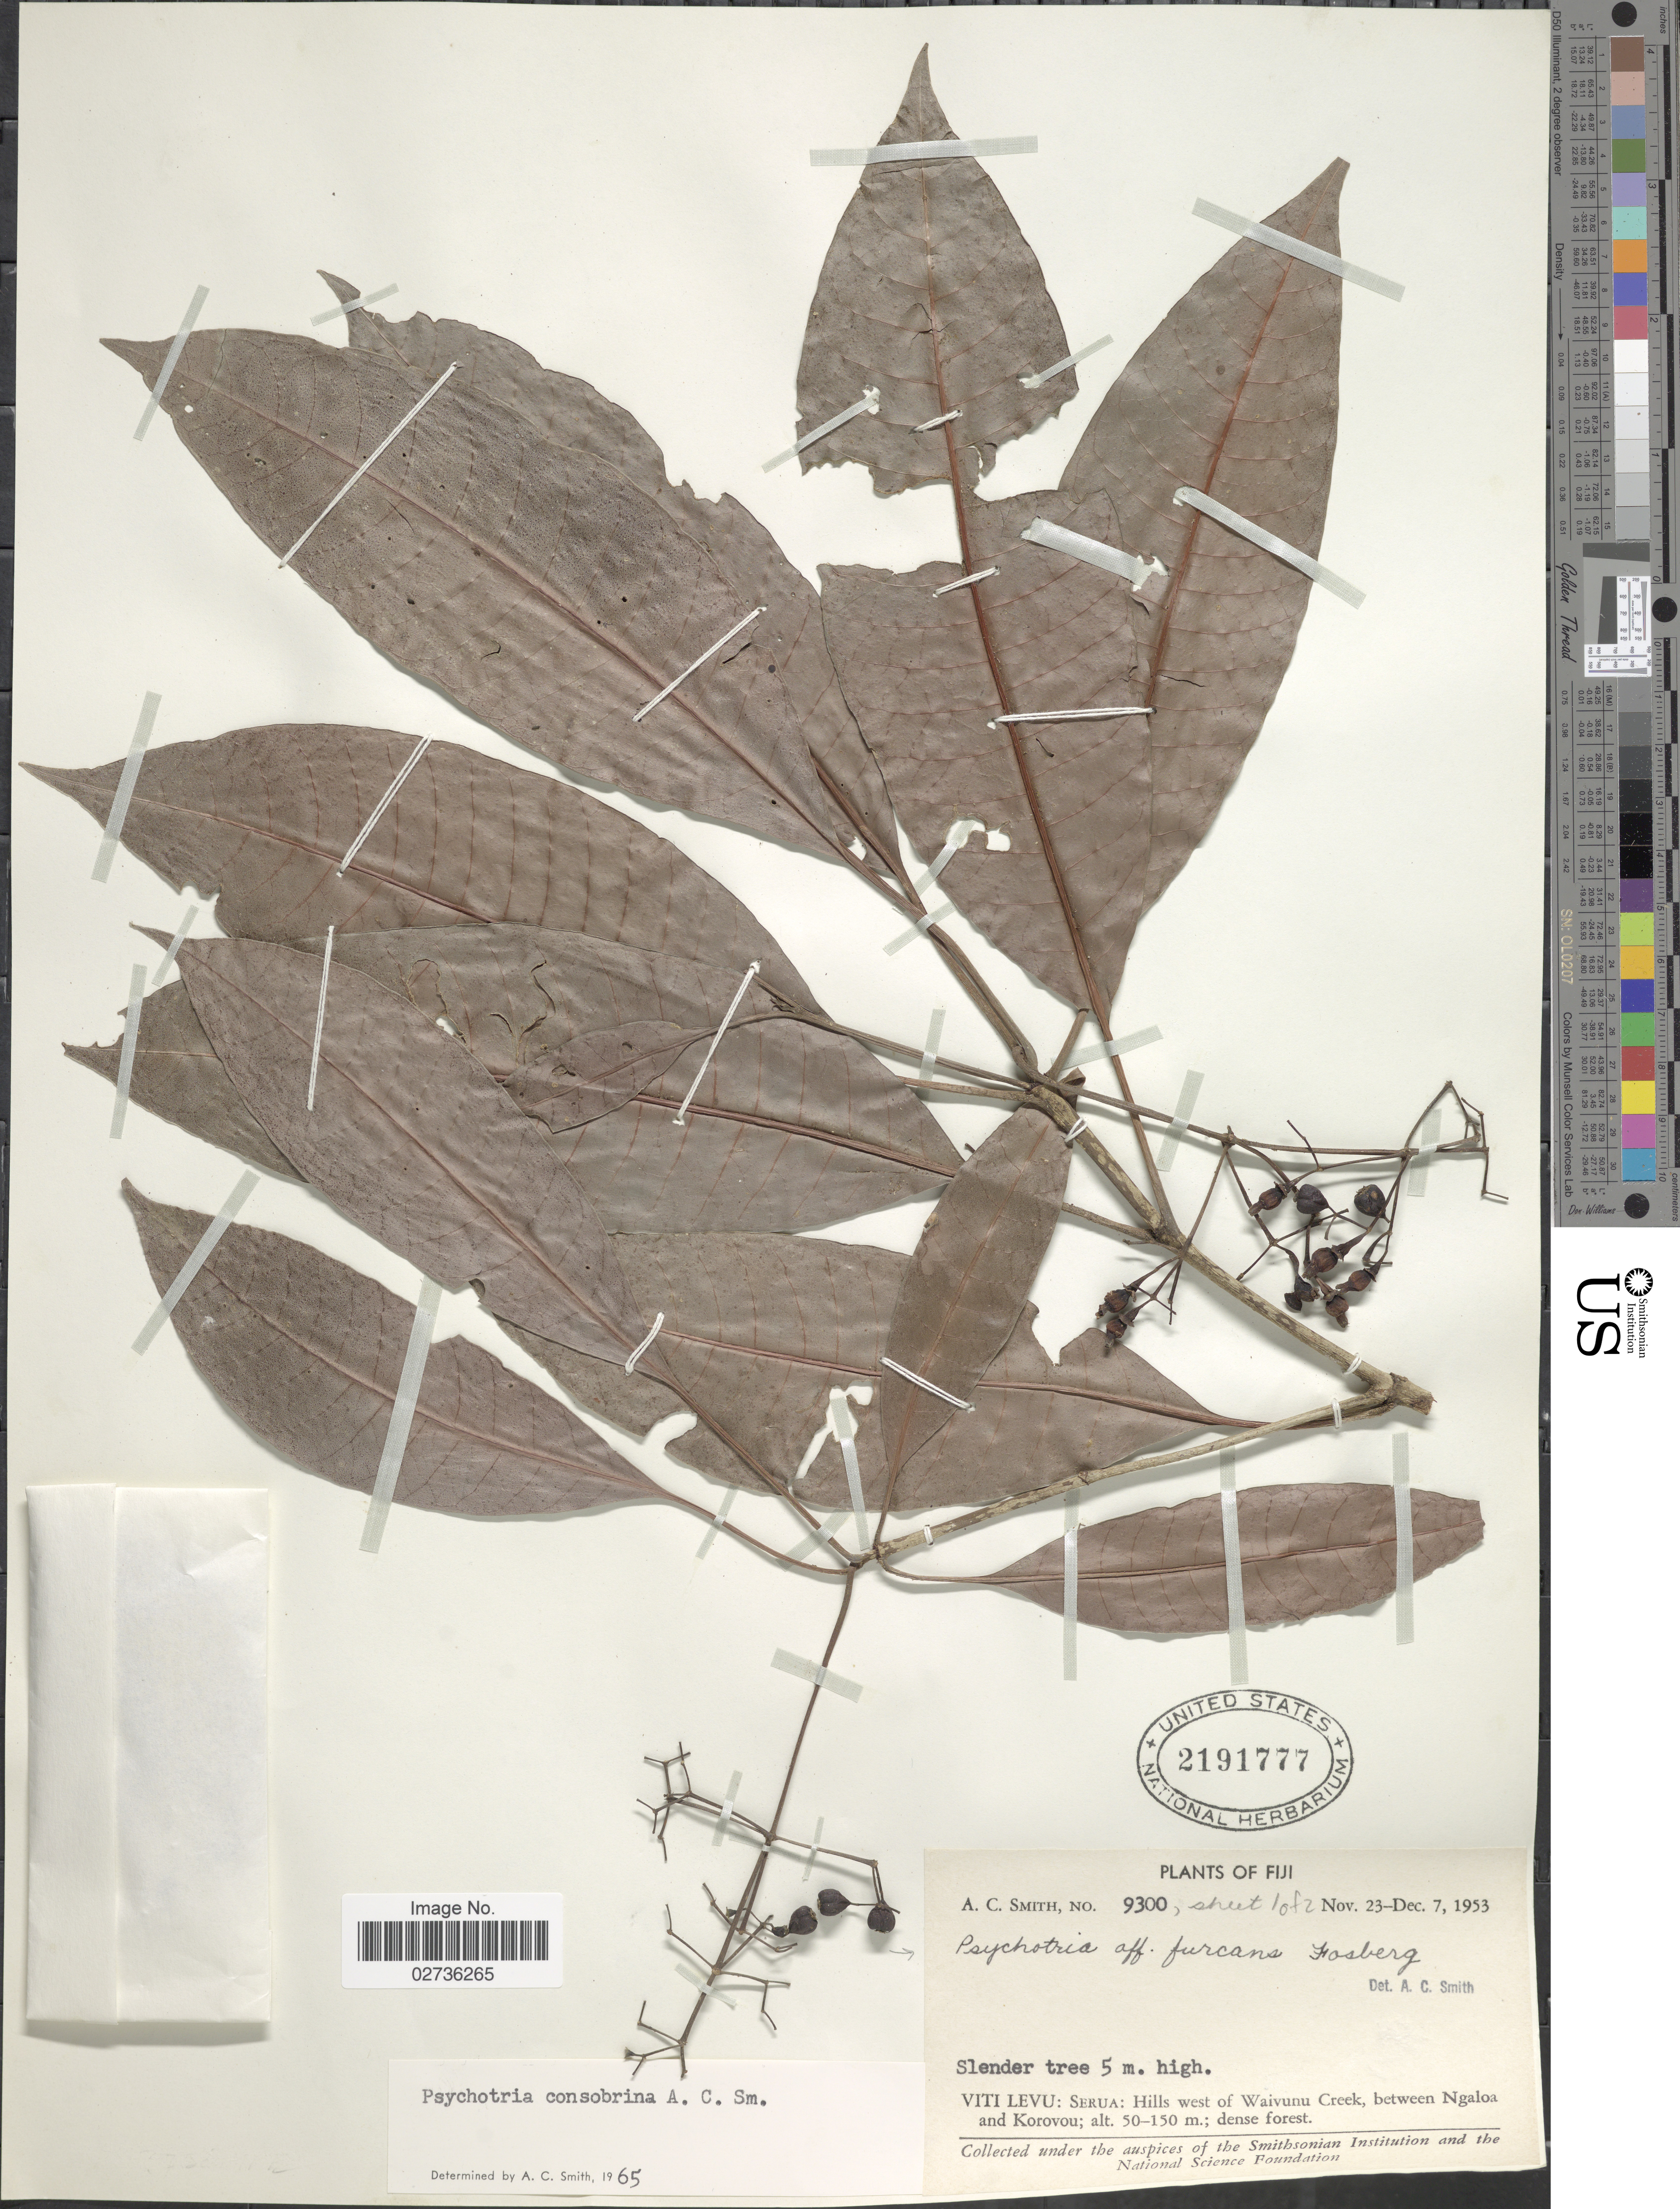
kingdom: Plantae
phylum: Tracheophyta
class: Magnoliopsida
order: Gentianales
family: Rubiaceae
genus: Psychotria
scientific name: Psychotria furcans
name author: Fosberg in A.C. Sm.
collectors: A. C. Smith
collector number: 9300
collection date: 1953-11-23/1953-12-07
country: Fiji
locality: Viti Levu: Serua: Hills west of Waivunu Creek, between Ngaloa and Korovou.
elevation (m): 50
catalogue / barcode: US 2191777